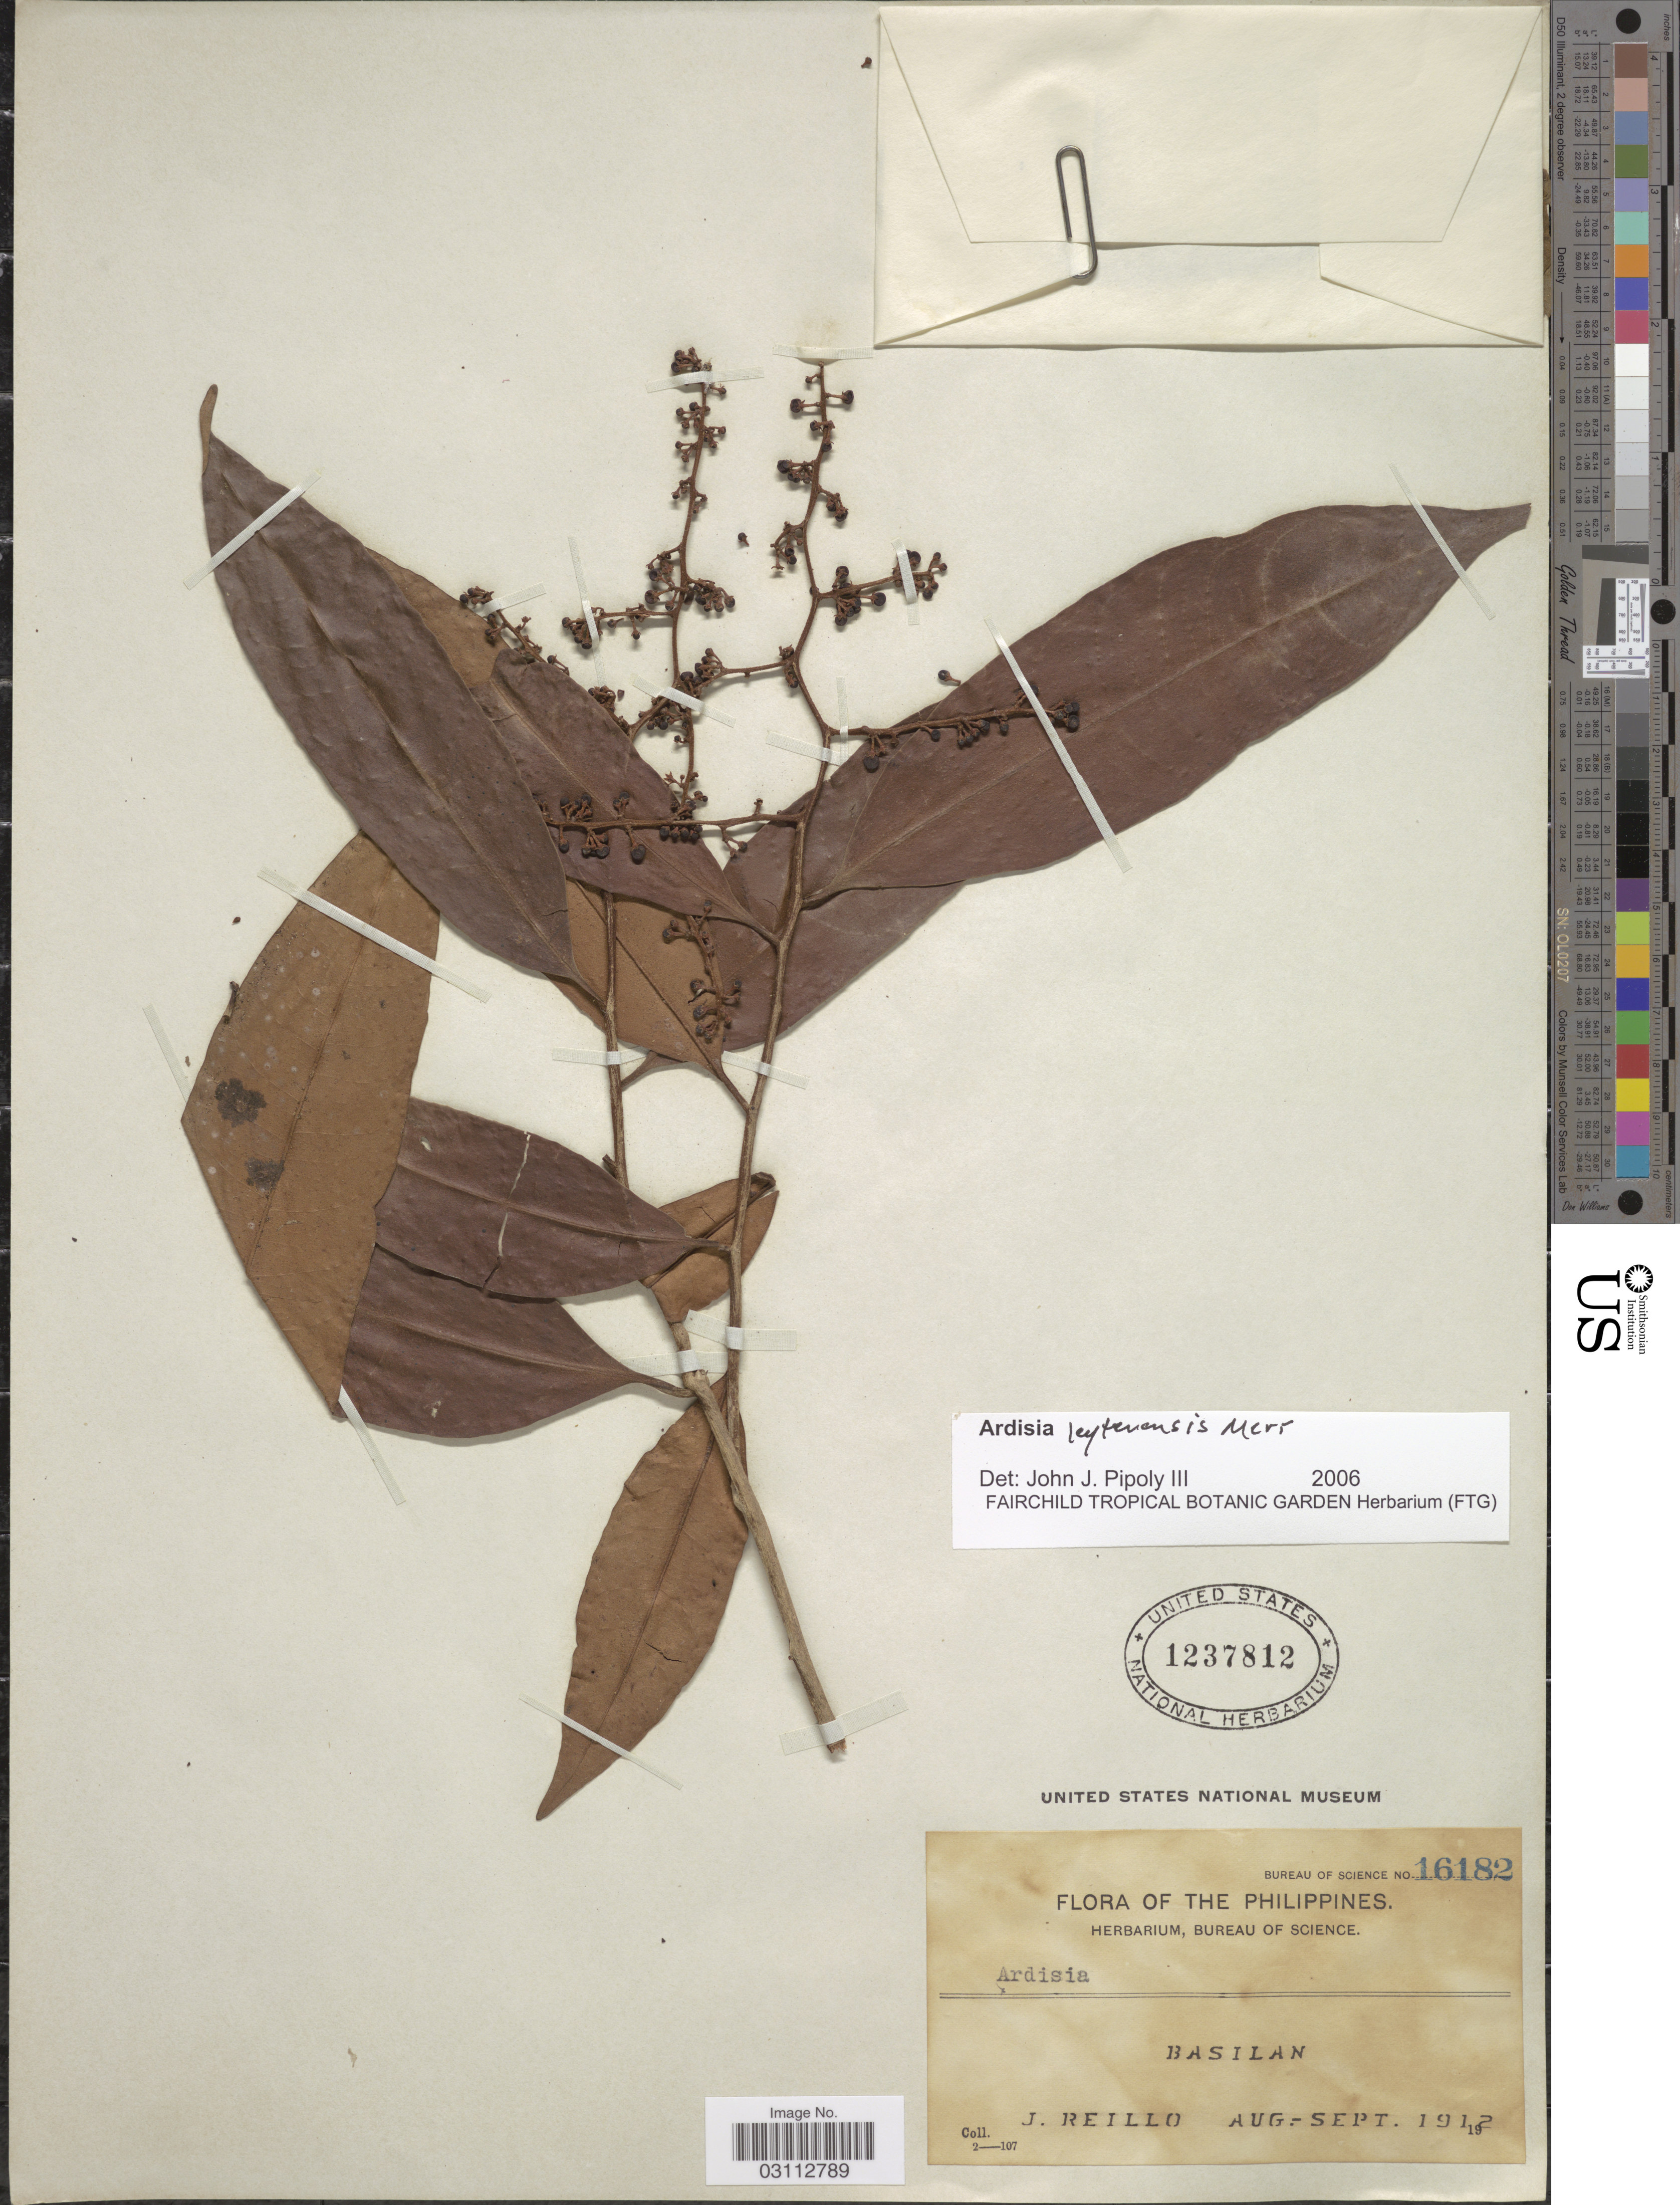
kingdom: Plantae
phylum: Tracheophyta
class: Magnoliopsida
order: Ericales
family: Primulaceae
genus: Ardisia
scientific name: Ardisia leytensis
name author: Merr.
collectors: J. Reillo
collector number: Bureau of Science 16182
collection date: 1912-08/1912-09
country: Philippines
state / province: Muslim Mindanao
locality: Basilan.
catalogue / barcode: US 1237812